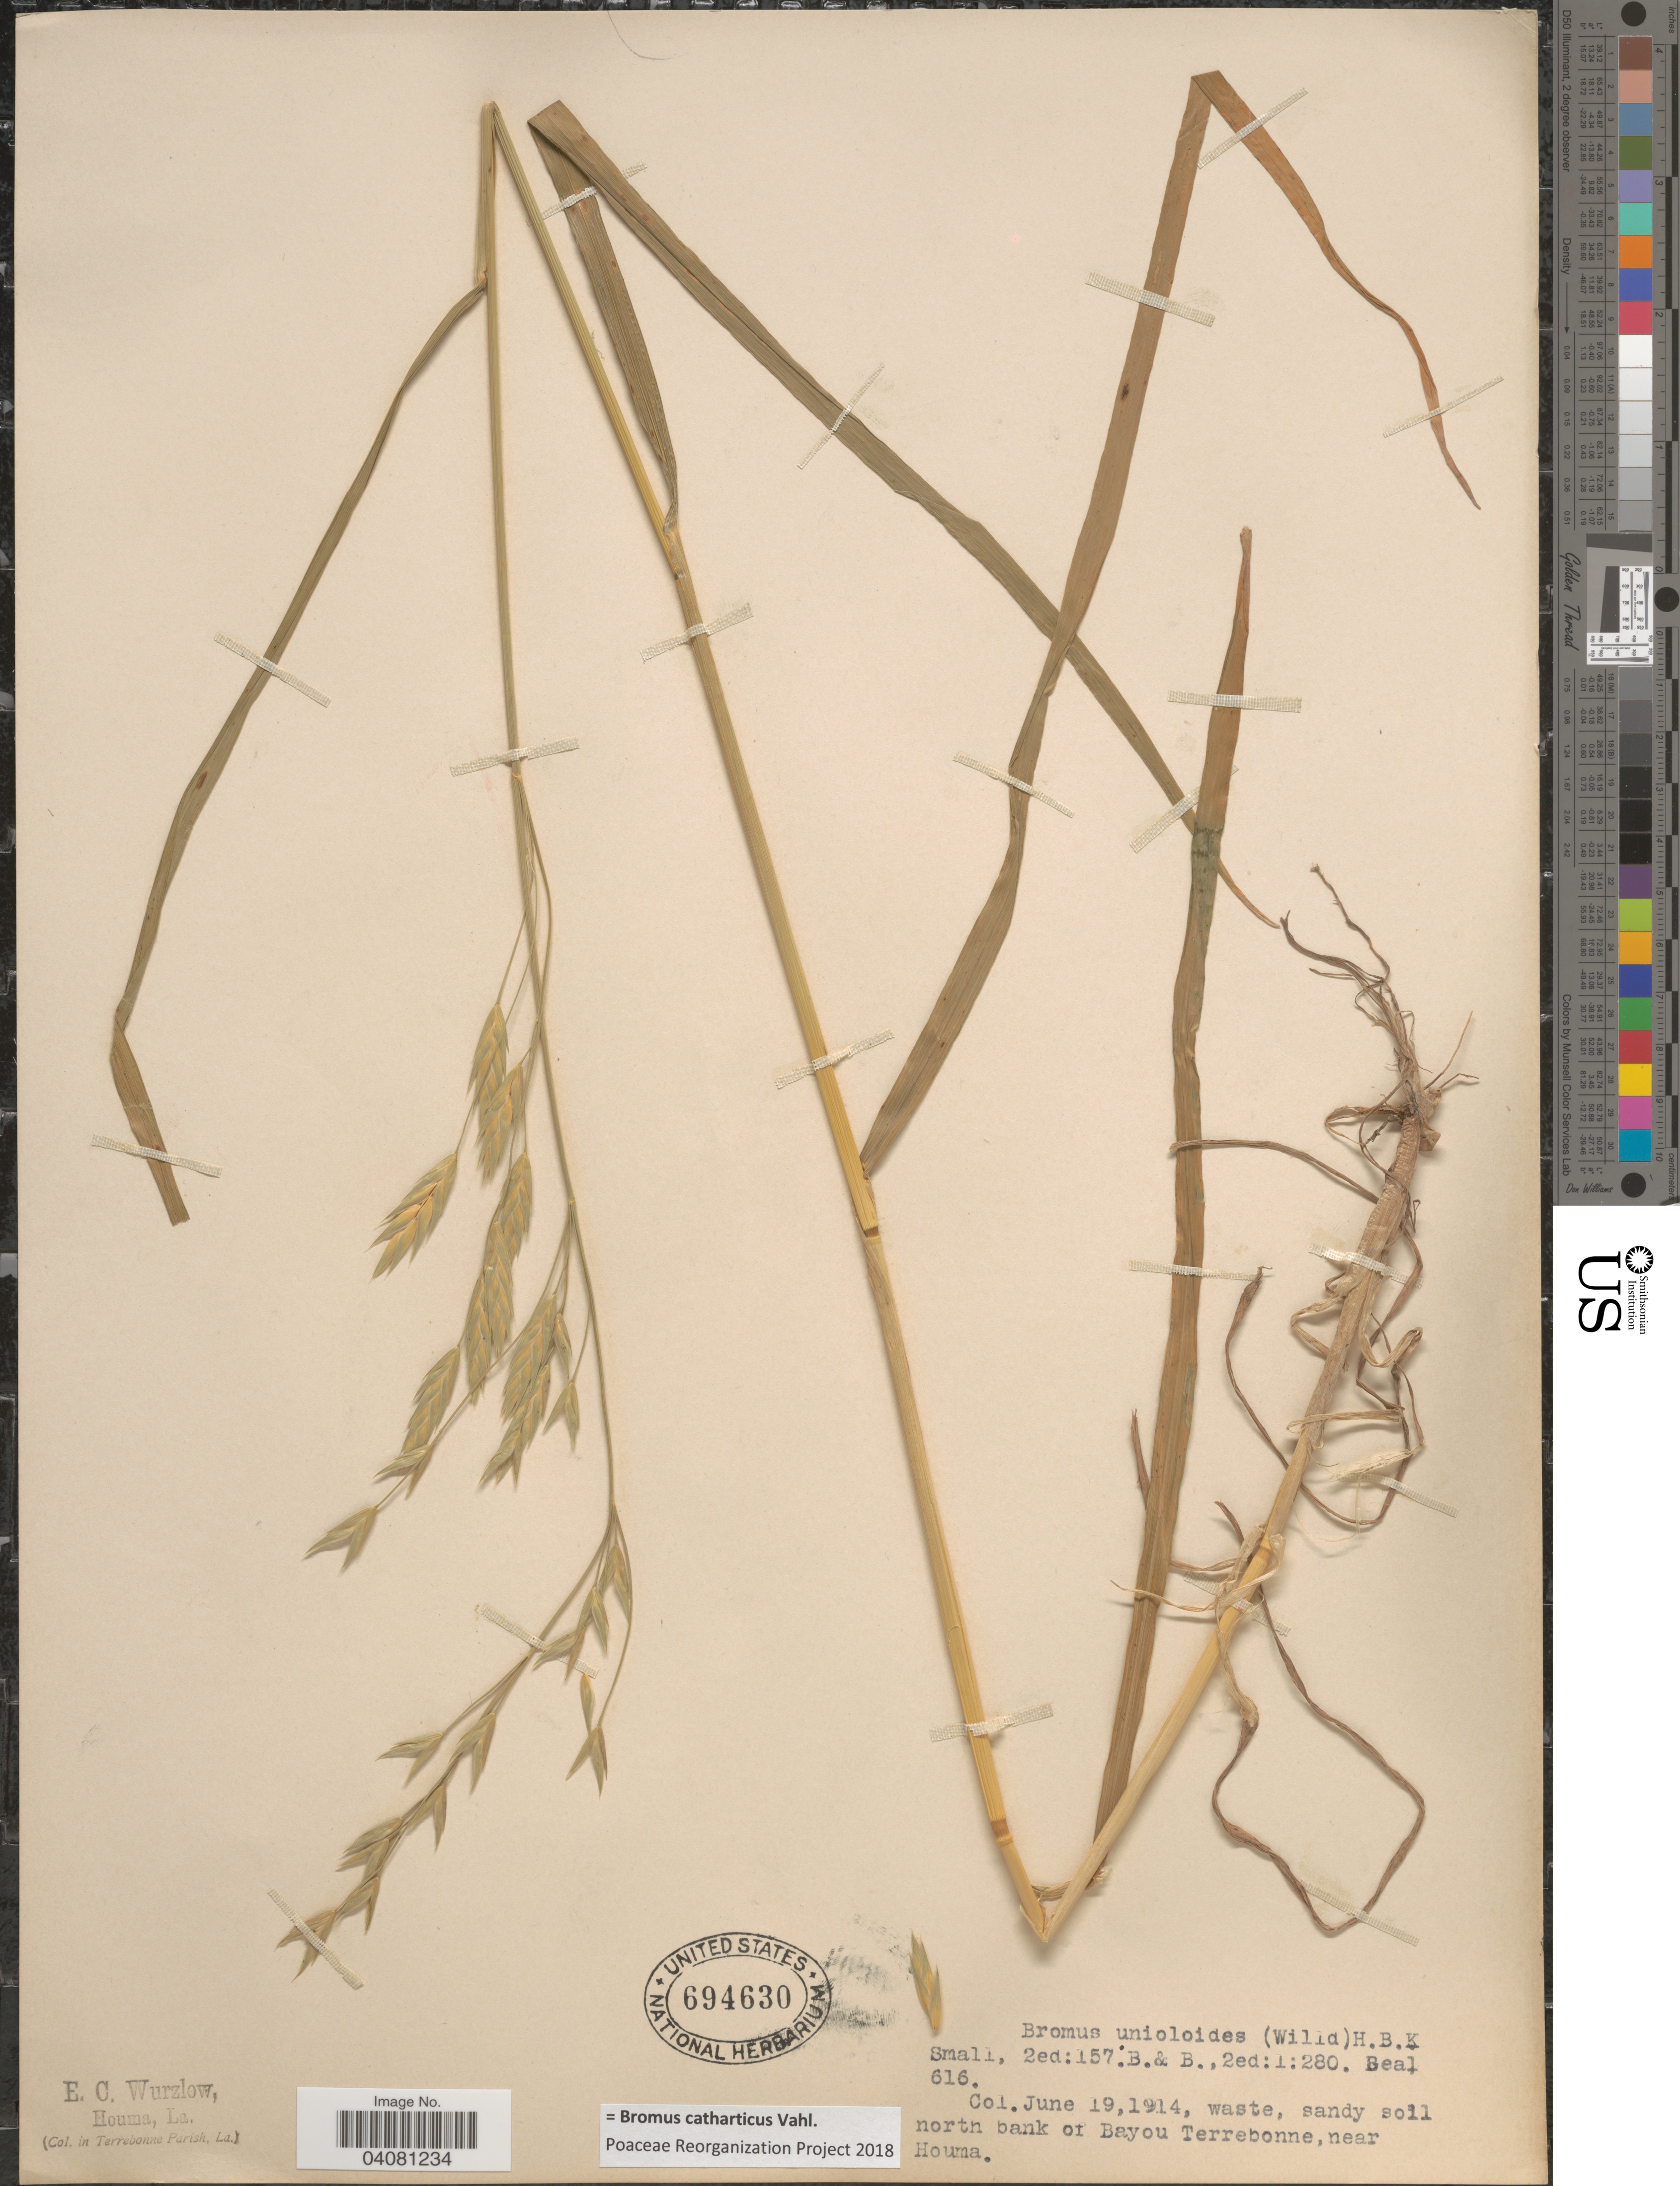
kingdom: Plantae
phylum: Tracheophyta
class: Liliopsida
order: Poales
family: Poaceae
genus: Bromus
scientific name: Bromus catharticus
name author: Vahl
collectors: E. Wurzlow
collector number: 616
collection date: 1914-06-19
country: United States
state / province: Louisiana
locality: Waste, sandy soil north bank of Bayou Terrebonne, near Houma.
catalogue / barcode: US 694630